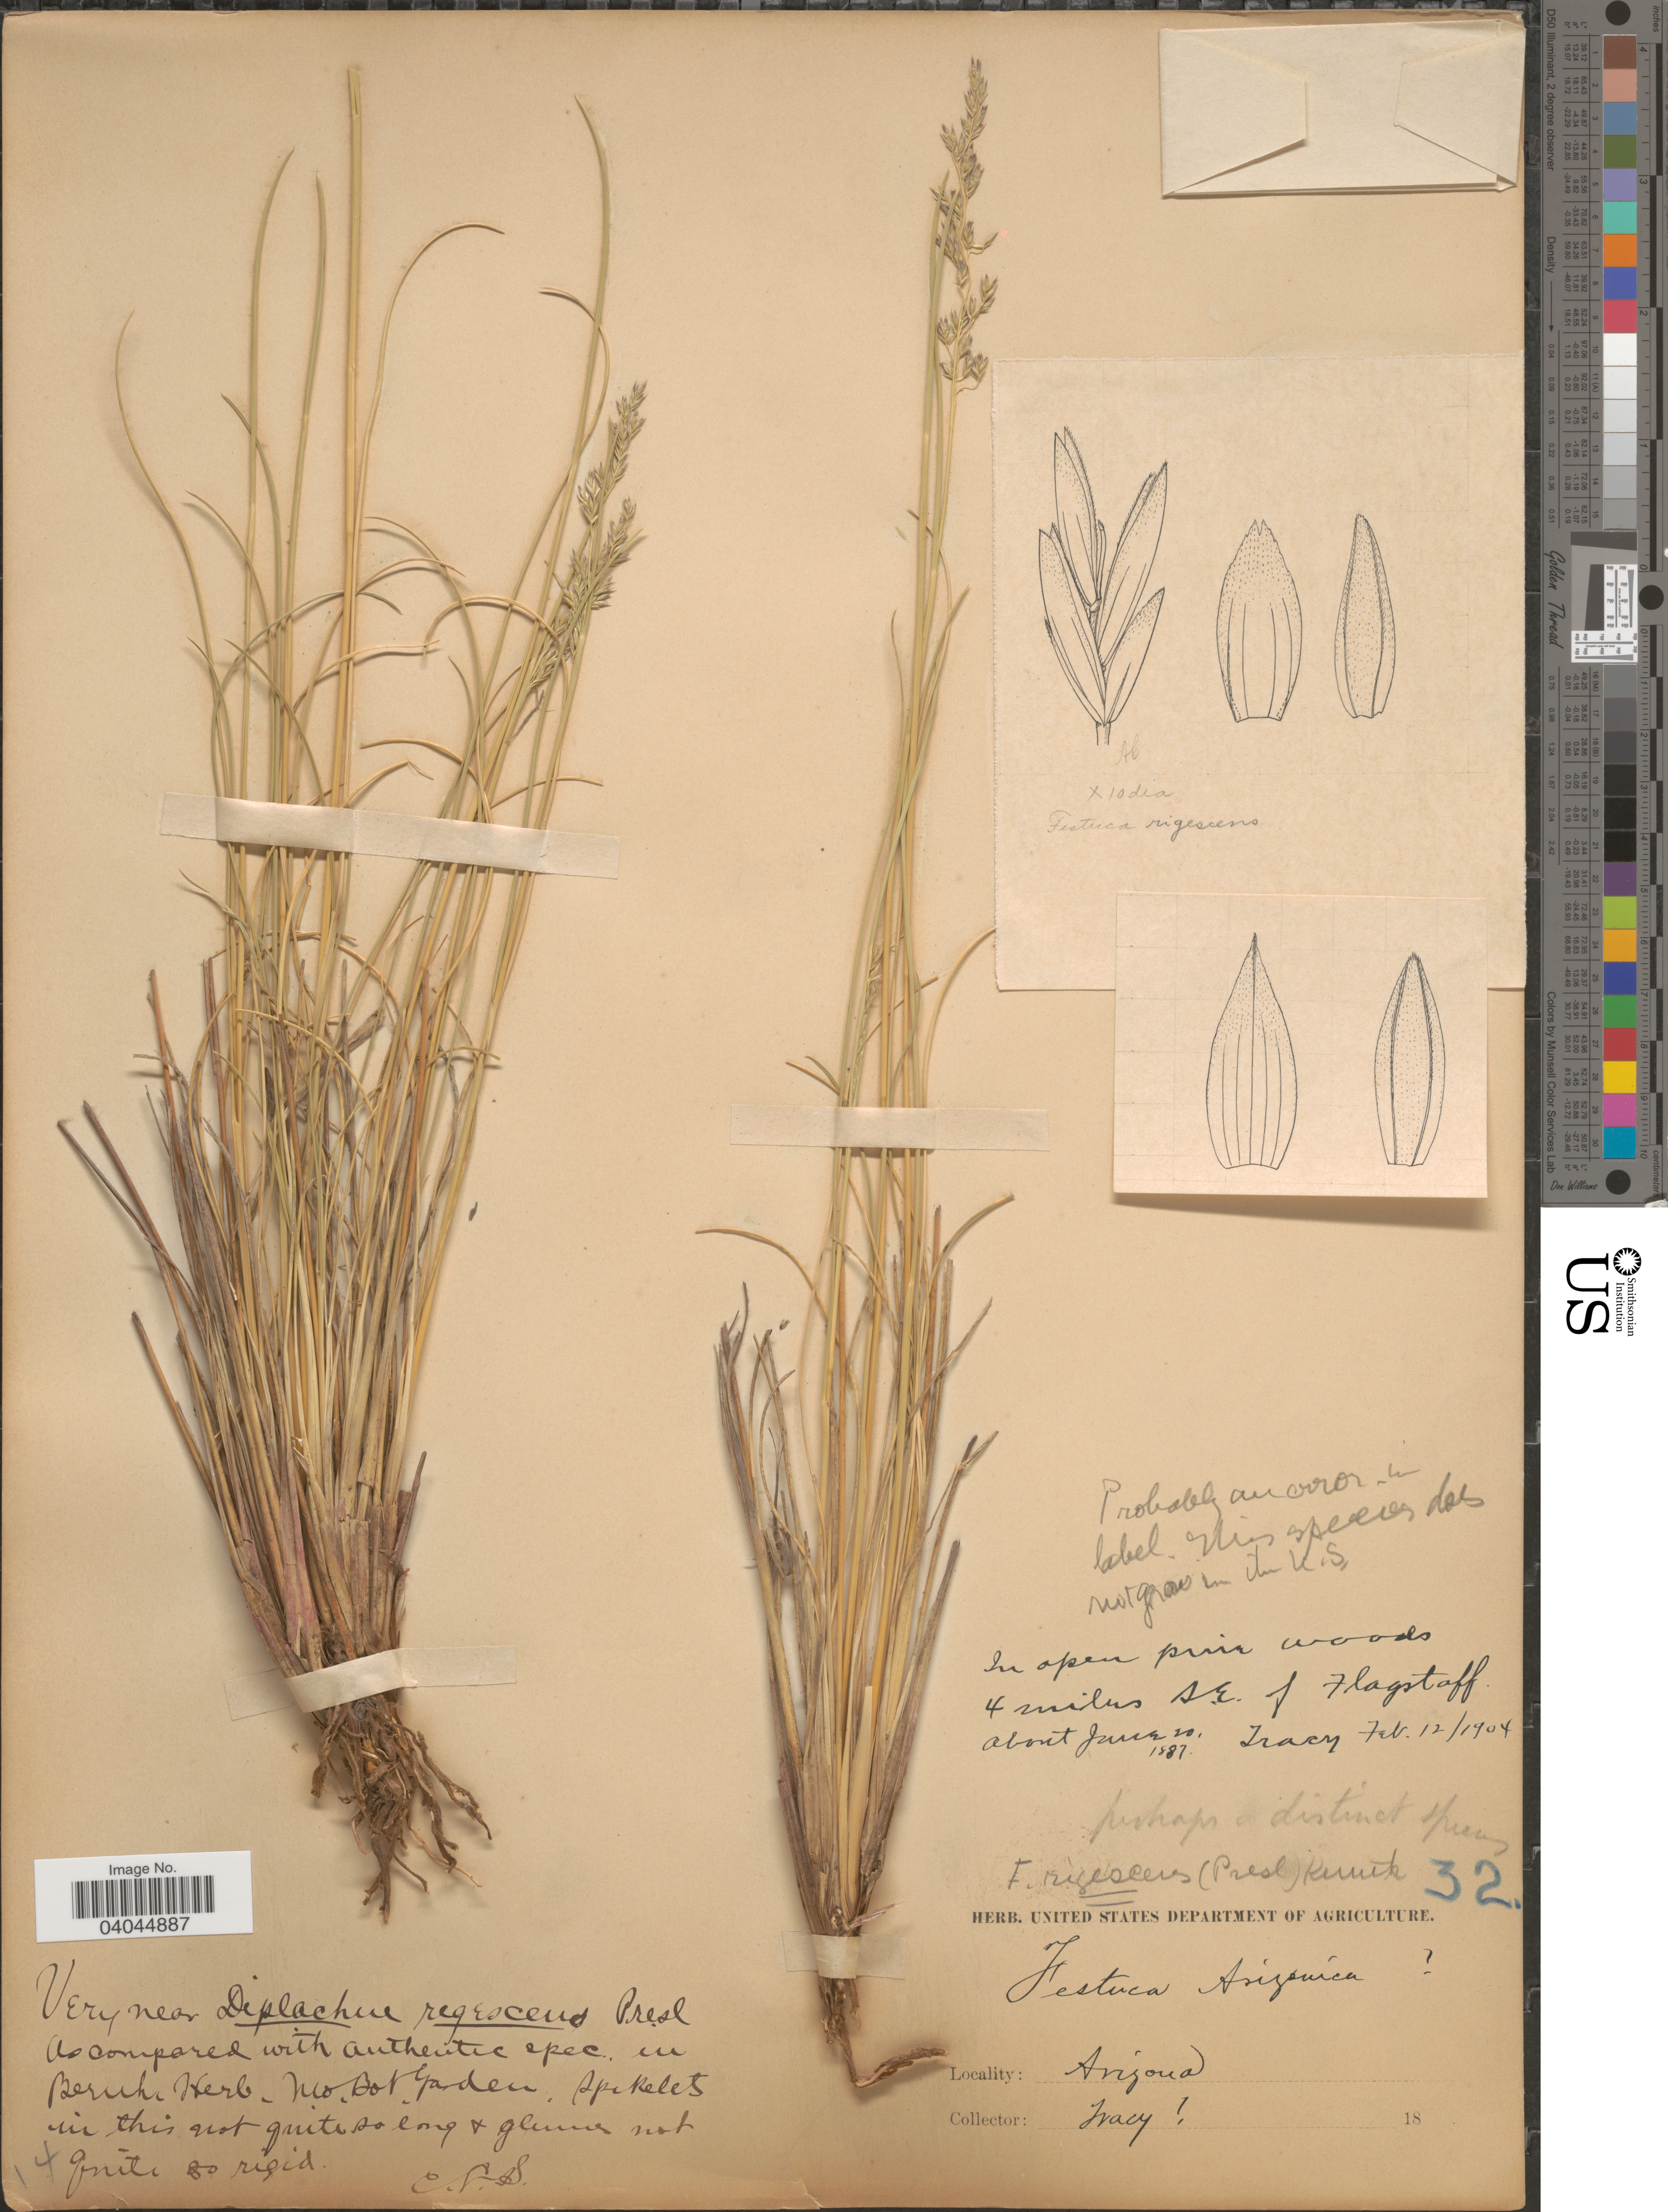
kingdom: Plantae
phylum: Tracheophyta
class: Liliopsida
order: Poales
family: Poaceae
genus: Festuca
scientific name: Festuca rigescens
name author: (J. Presl) Kunth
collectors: Tracey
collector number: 32 ?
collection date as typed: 18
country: United States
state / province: Arizona